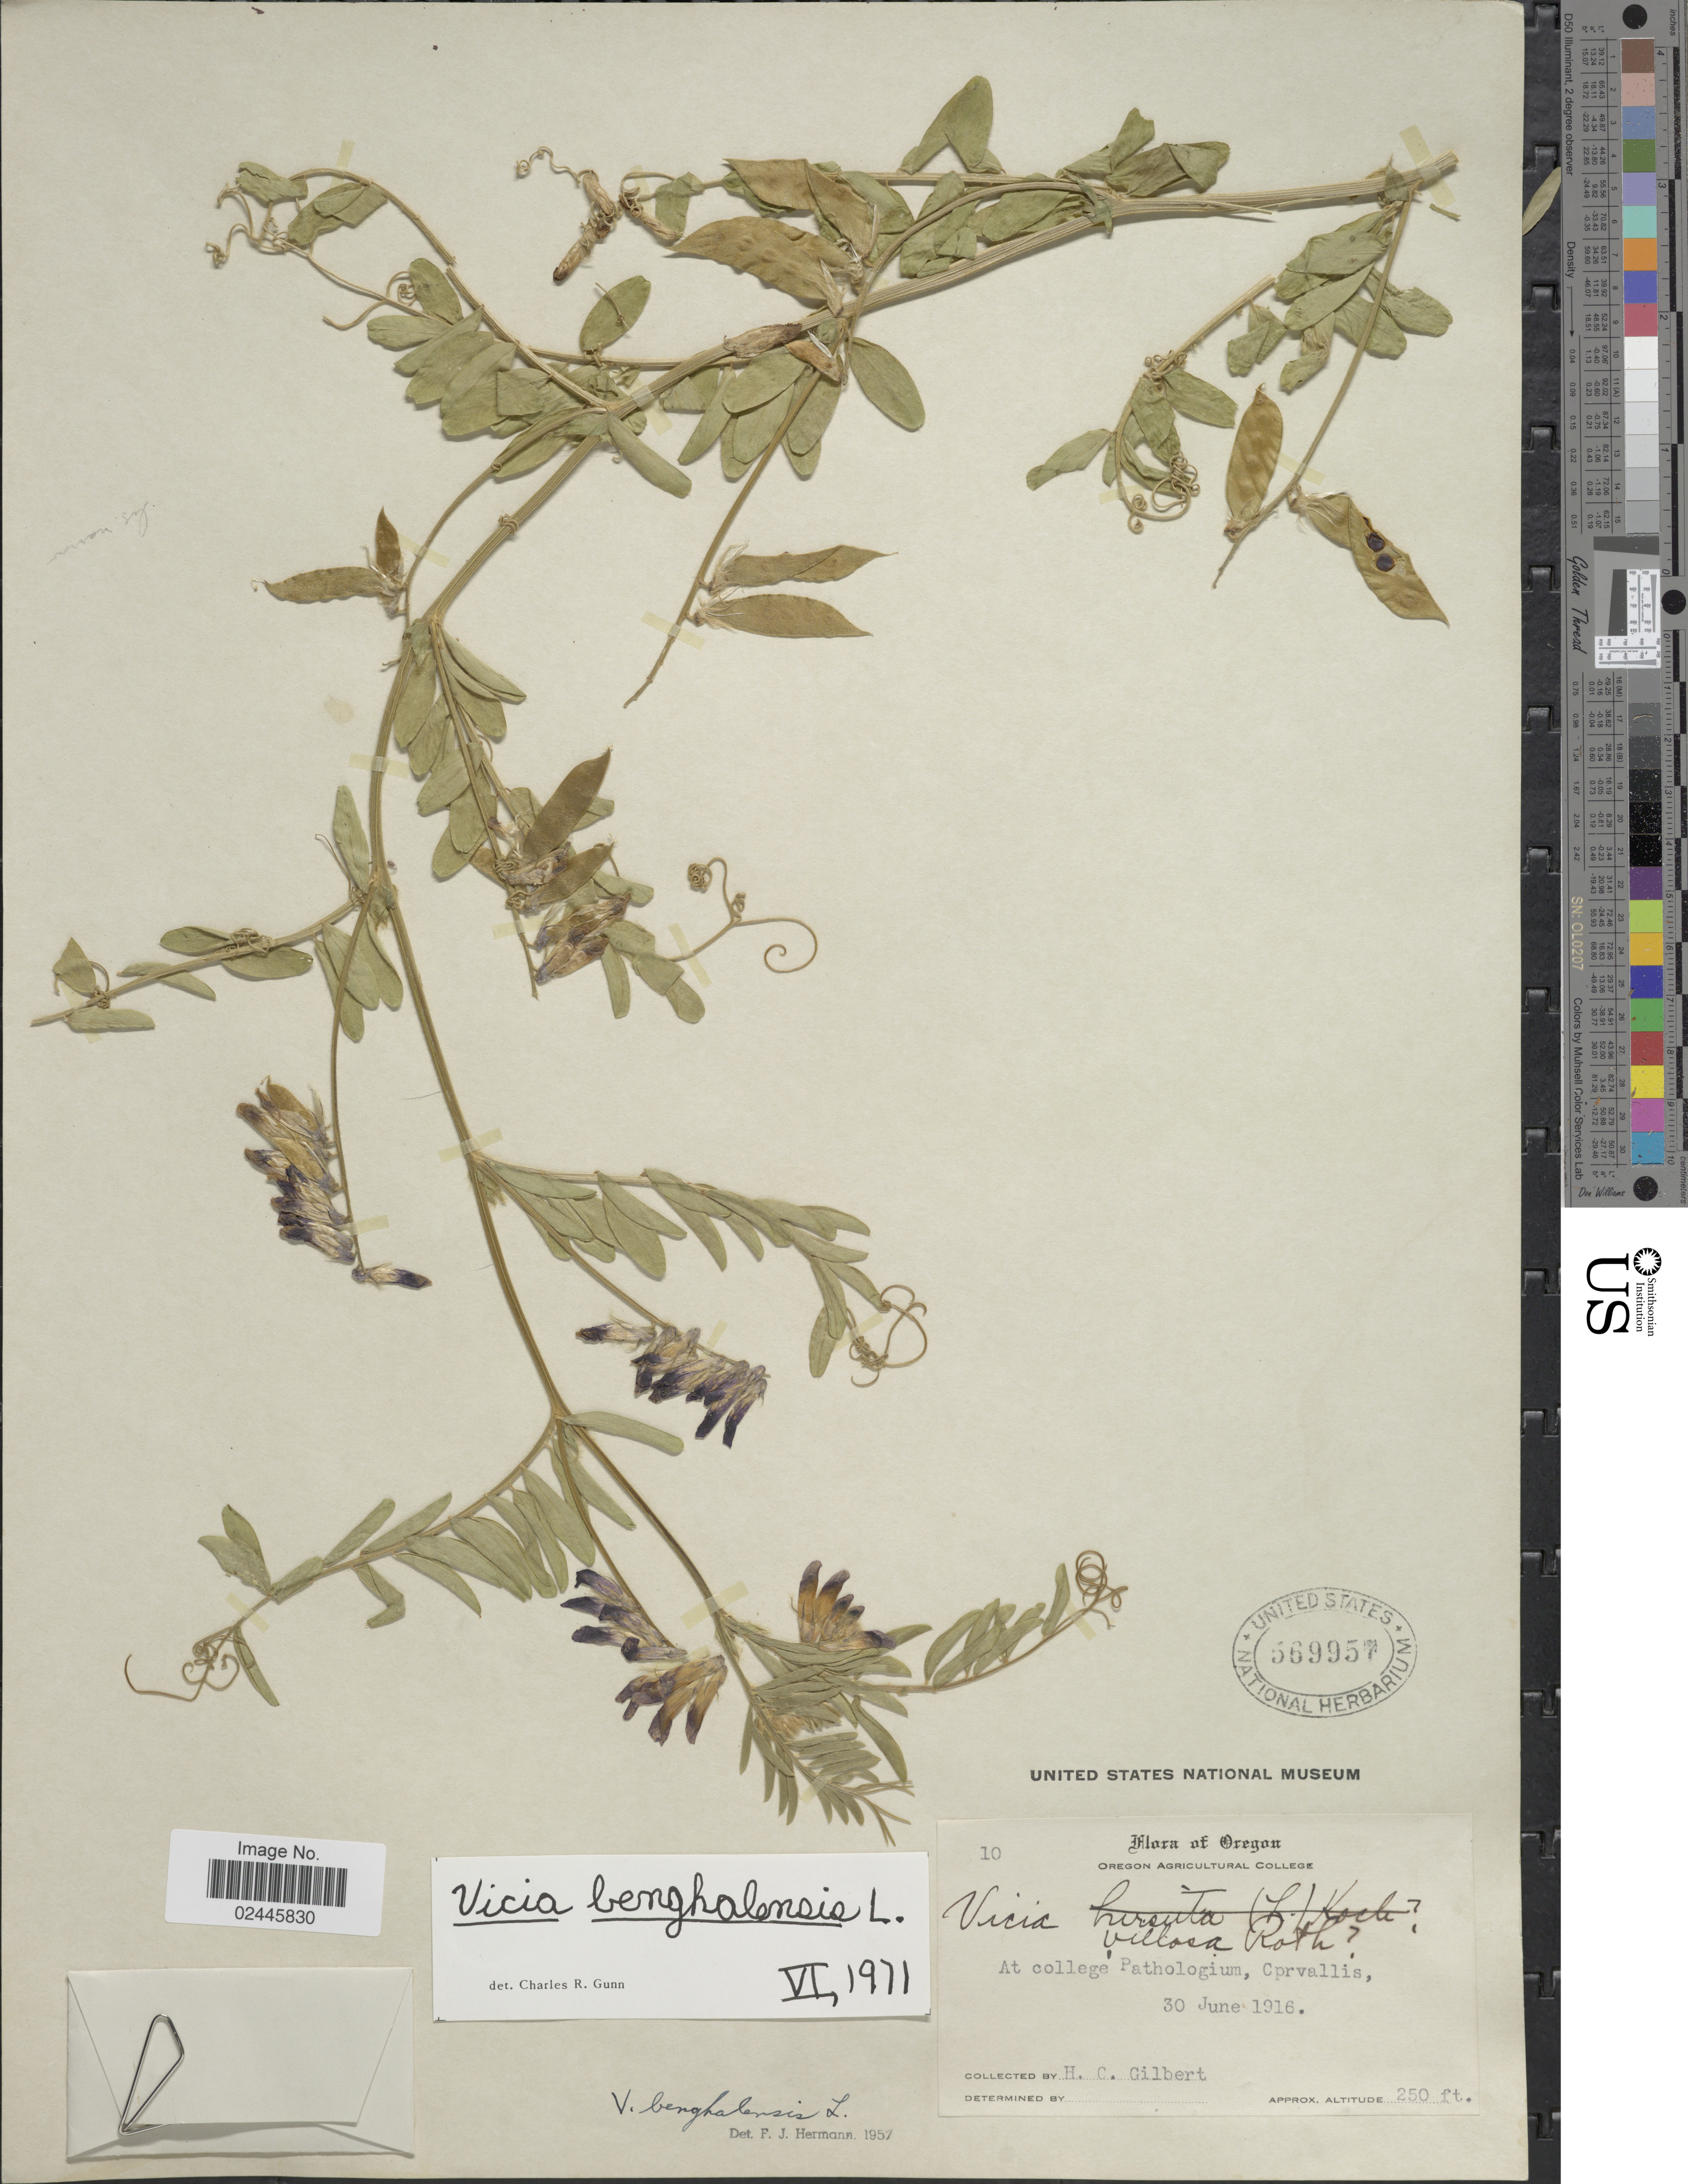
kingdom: Plantae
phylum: Tracheophyta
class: Magnoliopsida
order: Fabales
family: Fabaceae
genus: Vicia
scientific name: Vicia benghalensis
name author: L.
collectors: H. Gilbert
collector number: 10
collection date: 1916-06-30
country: United States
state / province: Oregon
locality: Oregon, At college Pathologium, Cprvallis.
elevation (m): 76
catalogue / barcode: US 569957